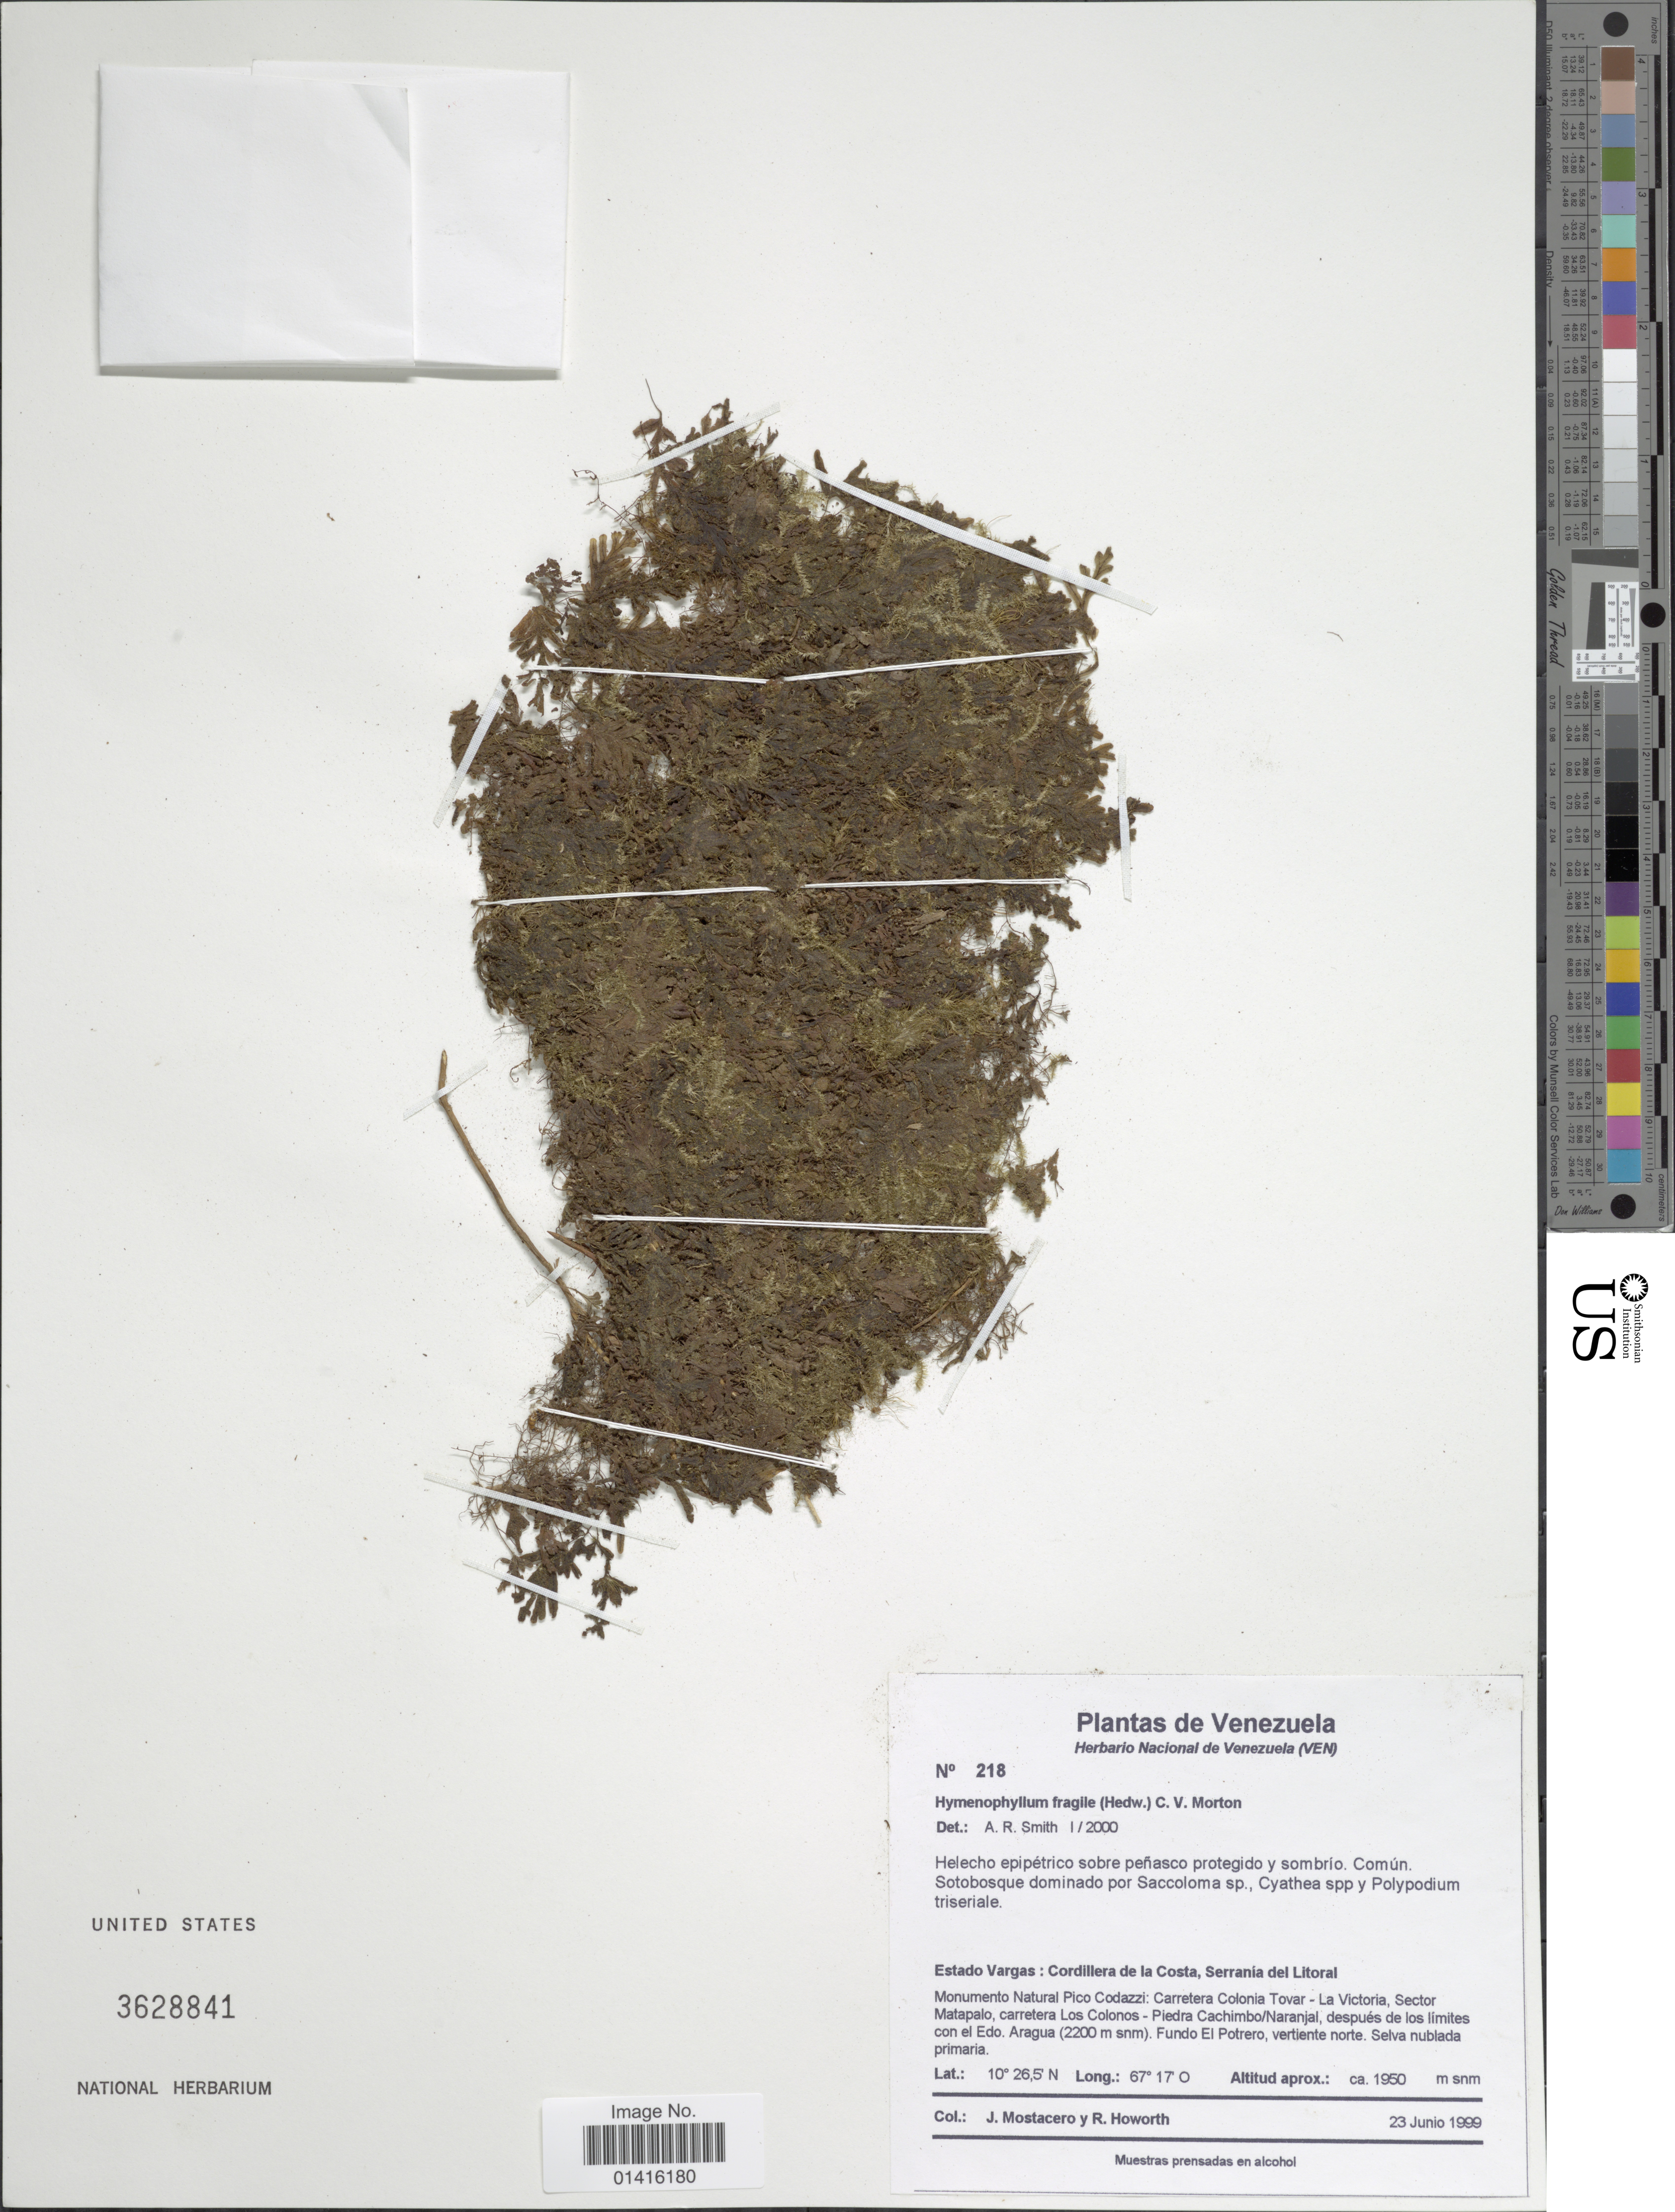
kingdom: Plantae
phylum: Tracheophyta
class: Polypodiopsida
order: Hymenophyllales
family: Hymenophyllaceae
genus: Hymenophyllum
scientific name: Hymenophyllum fragile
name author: (Hedw.) C.V. Morton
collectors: J. Mostacero & R. Howorth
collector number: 218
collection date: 1999-06-23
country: Venezuela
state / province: Vargas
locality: Cordillera de la Costa, Serrania del Litoral, Monumento Natural Pico Codazzi: Carretera Colonia Tovar - La Victoria, Sector Matapalo, carretera Los Colonos - Piedra Cachimbo/Naranjal, después de los limites con el Edo. Aragua, Fundo El Potrero, vertiente norte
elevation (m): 2200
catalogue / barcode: US 3628841